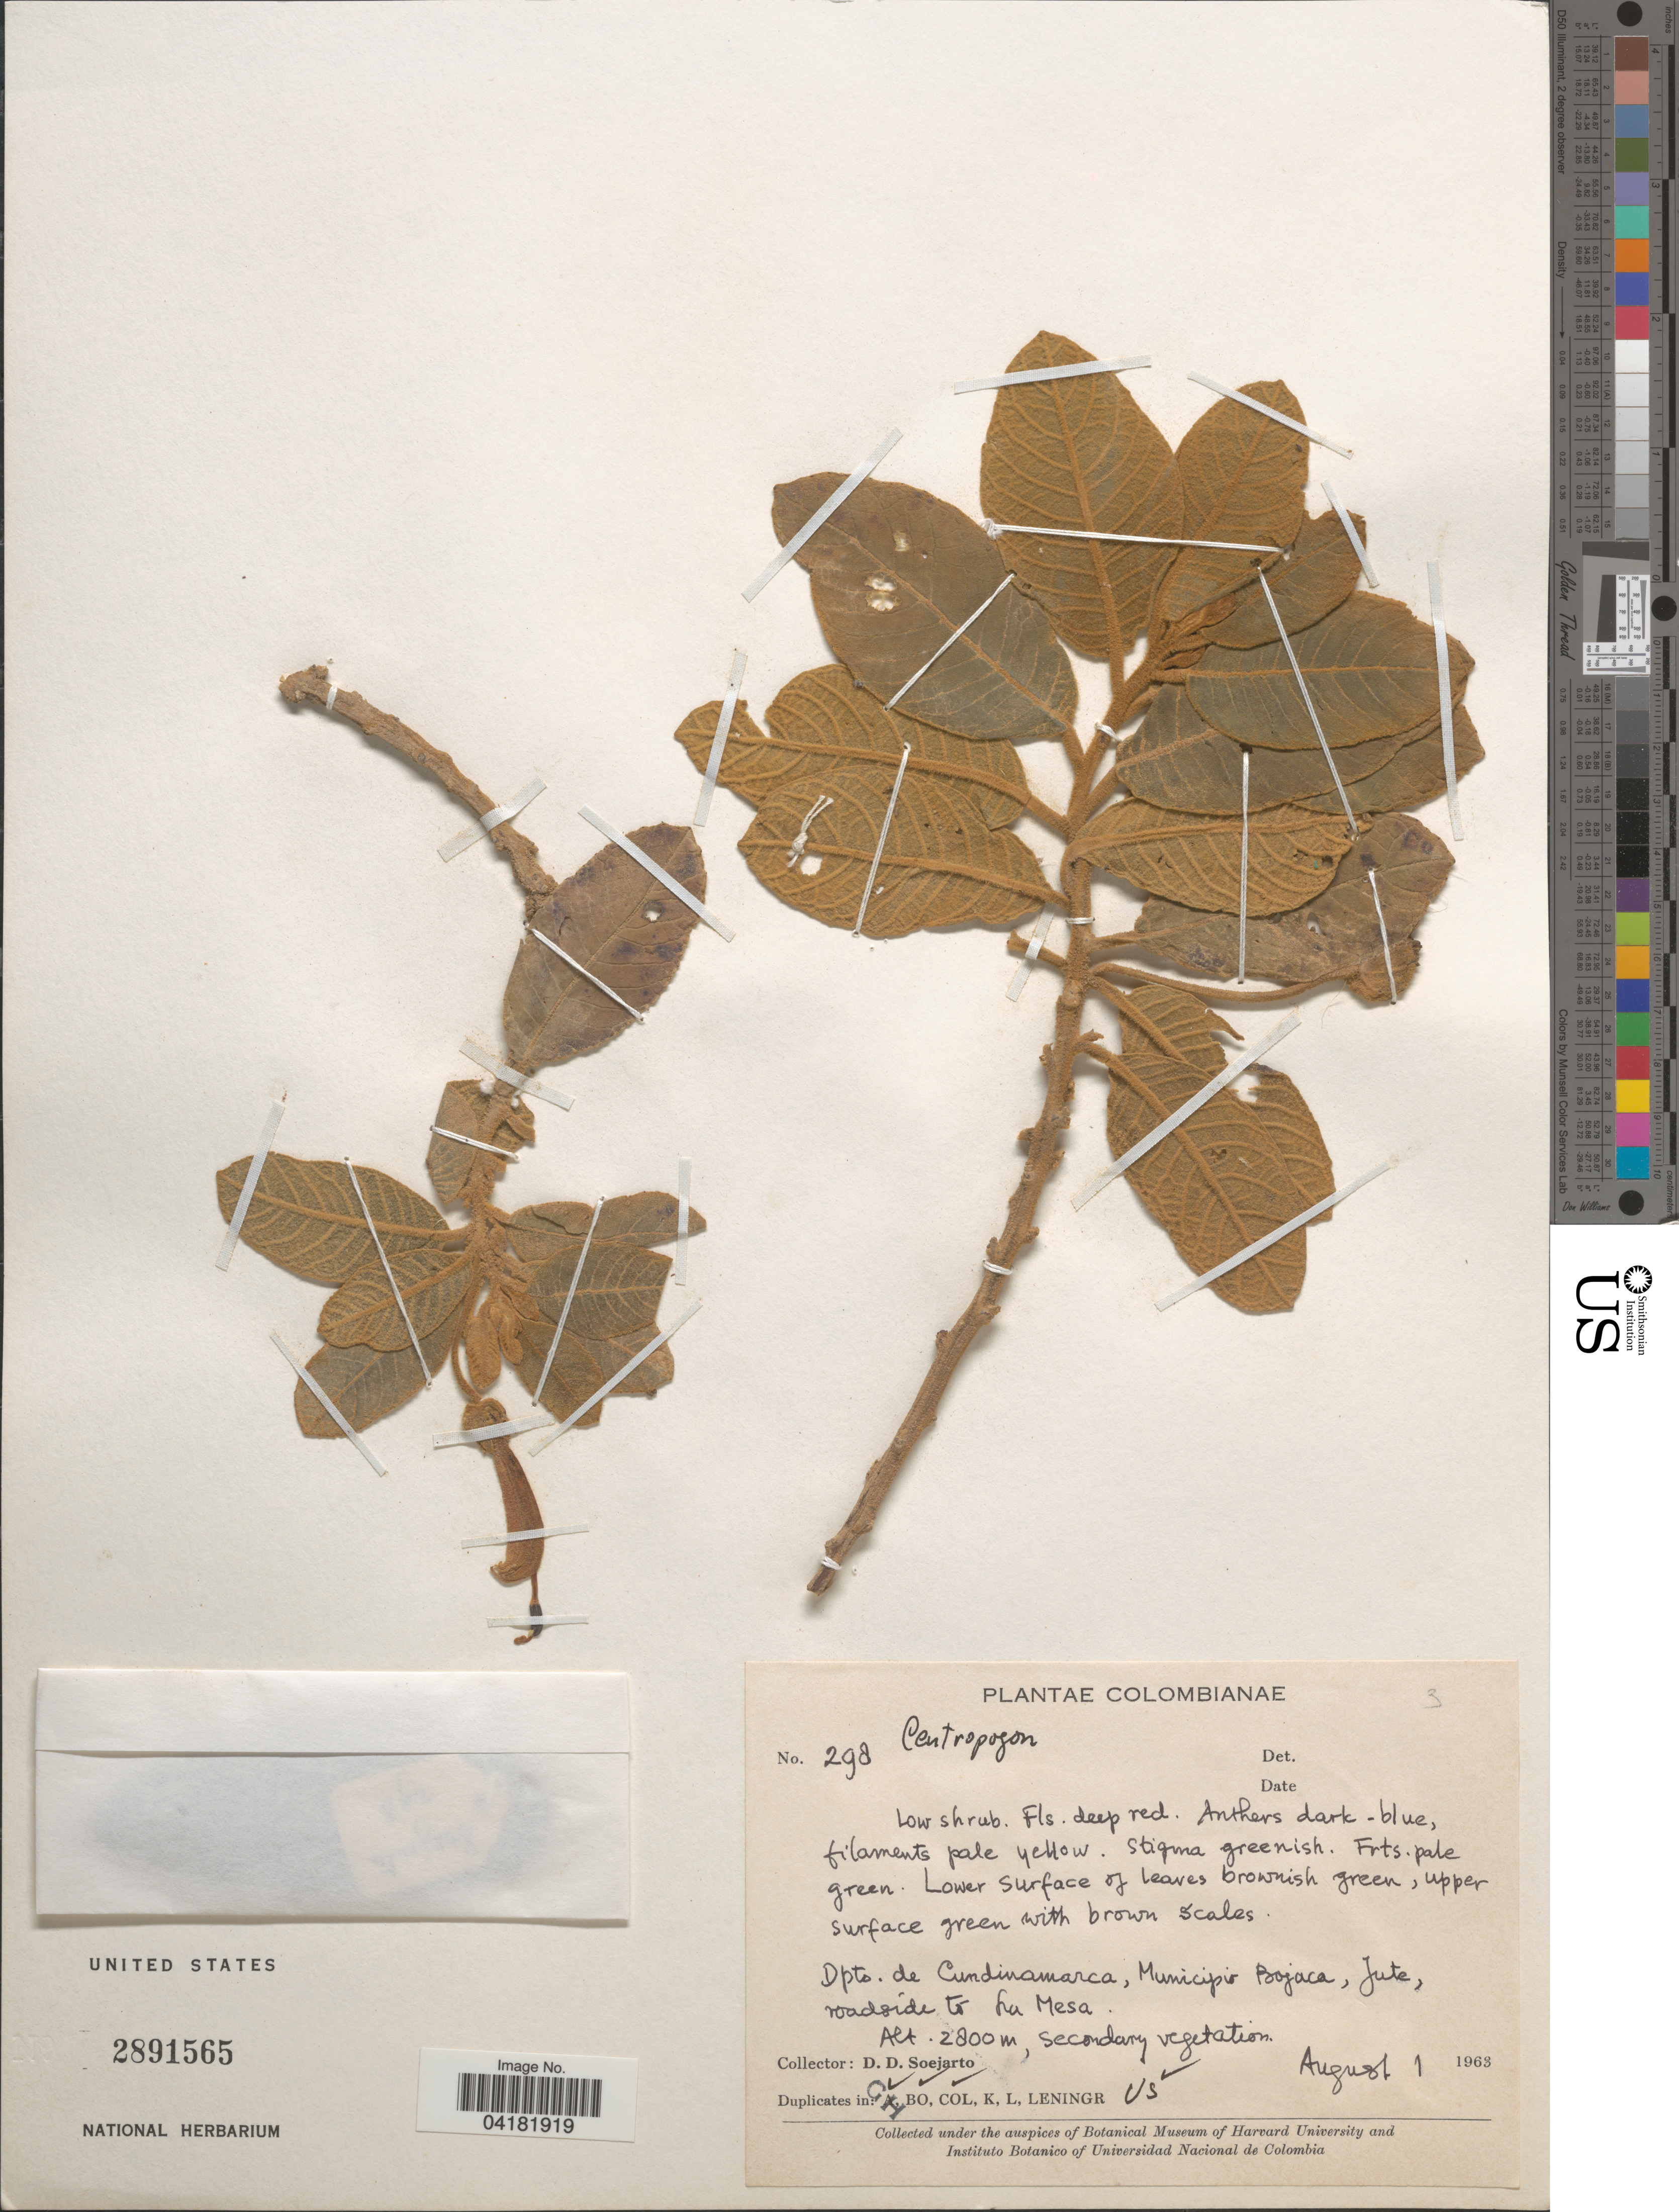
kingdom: Plantae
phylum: Tracheophyta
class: Magnoliopsida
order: Asterales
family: Campanulaceae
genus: Centropogon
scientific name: Centropogon sp.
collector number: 298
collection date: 1963-08-01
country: Colombia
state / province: Cundinamarca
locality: Colombianae. Dpto. de Cundinamarca, Municipio Bojaca, Jute, roadside to La Mesa.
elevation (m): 2800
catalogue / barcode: US 2891565